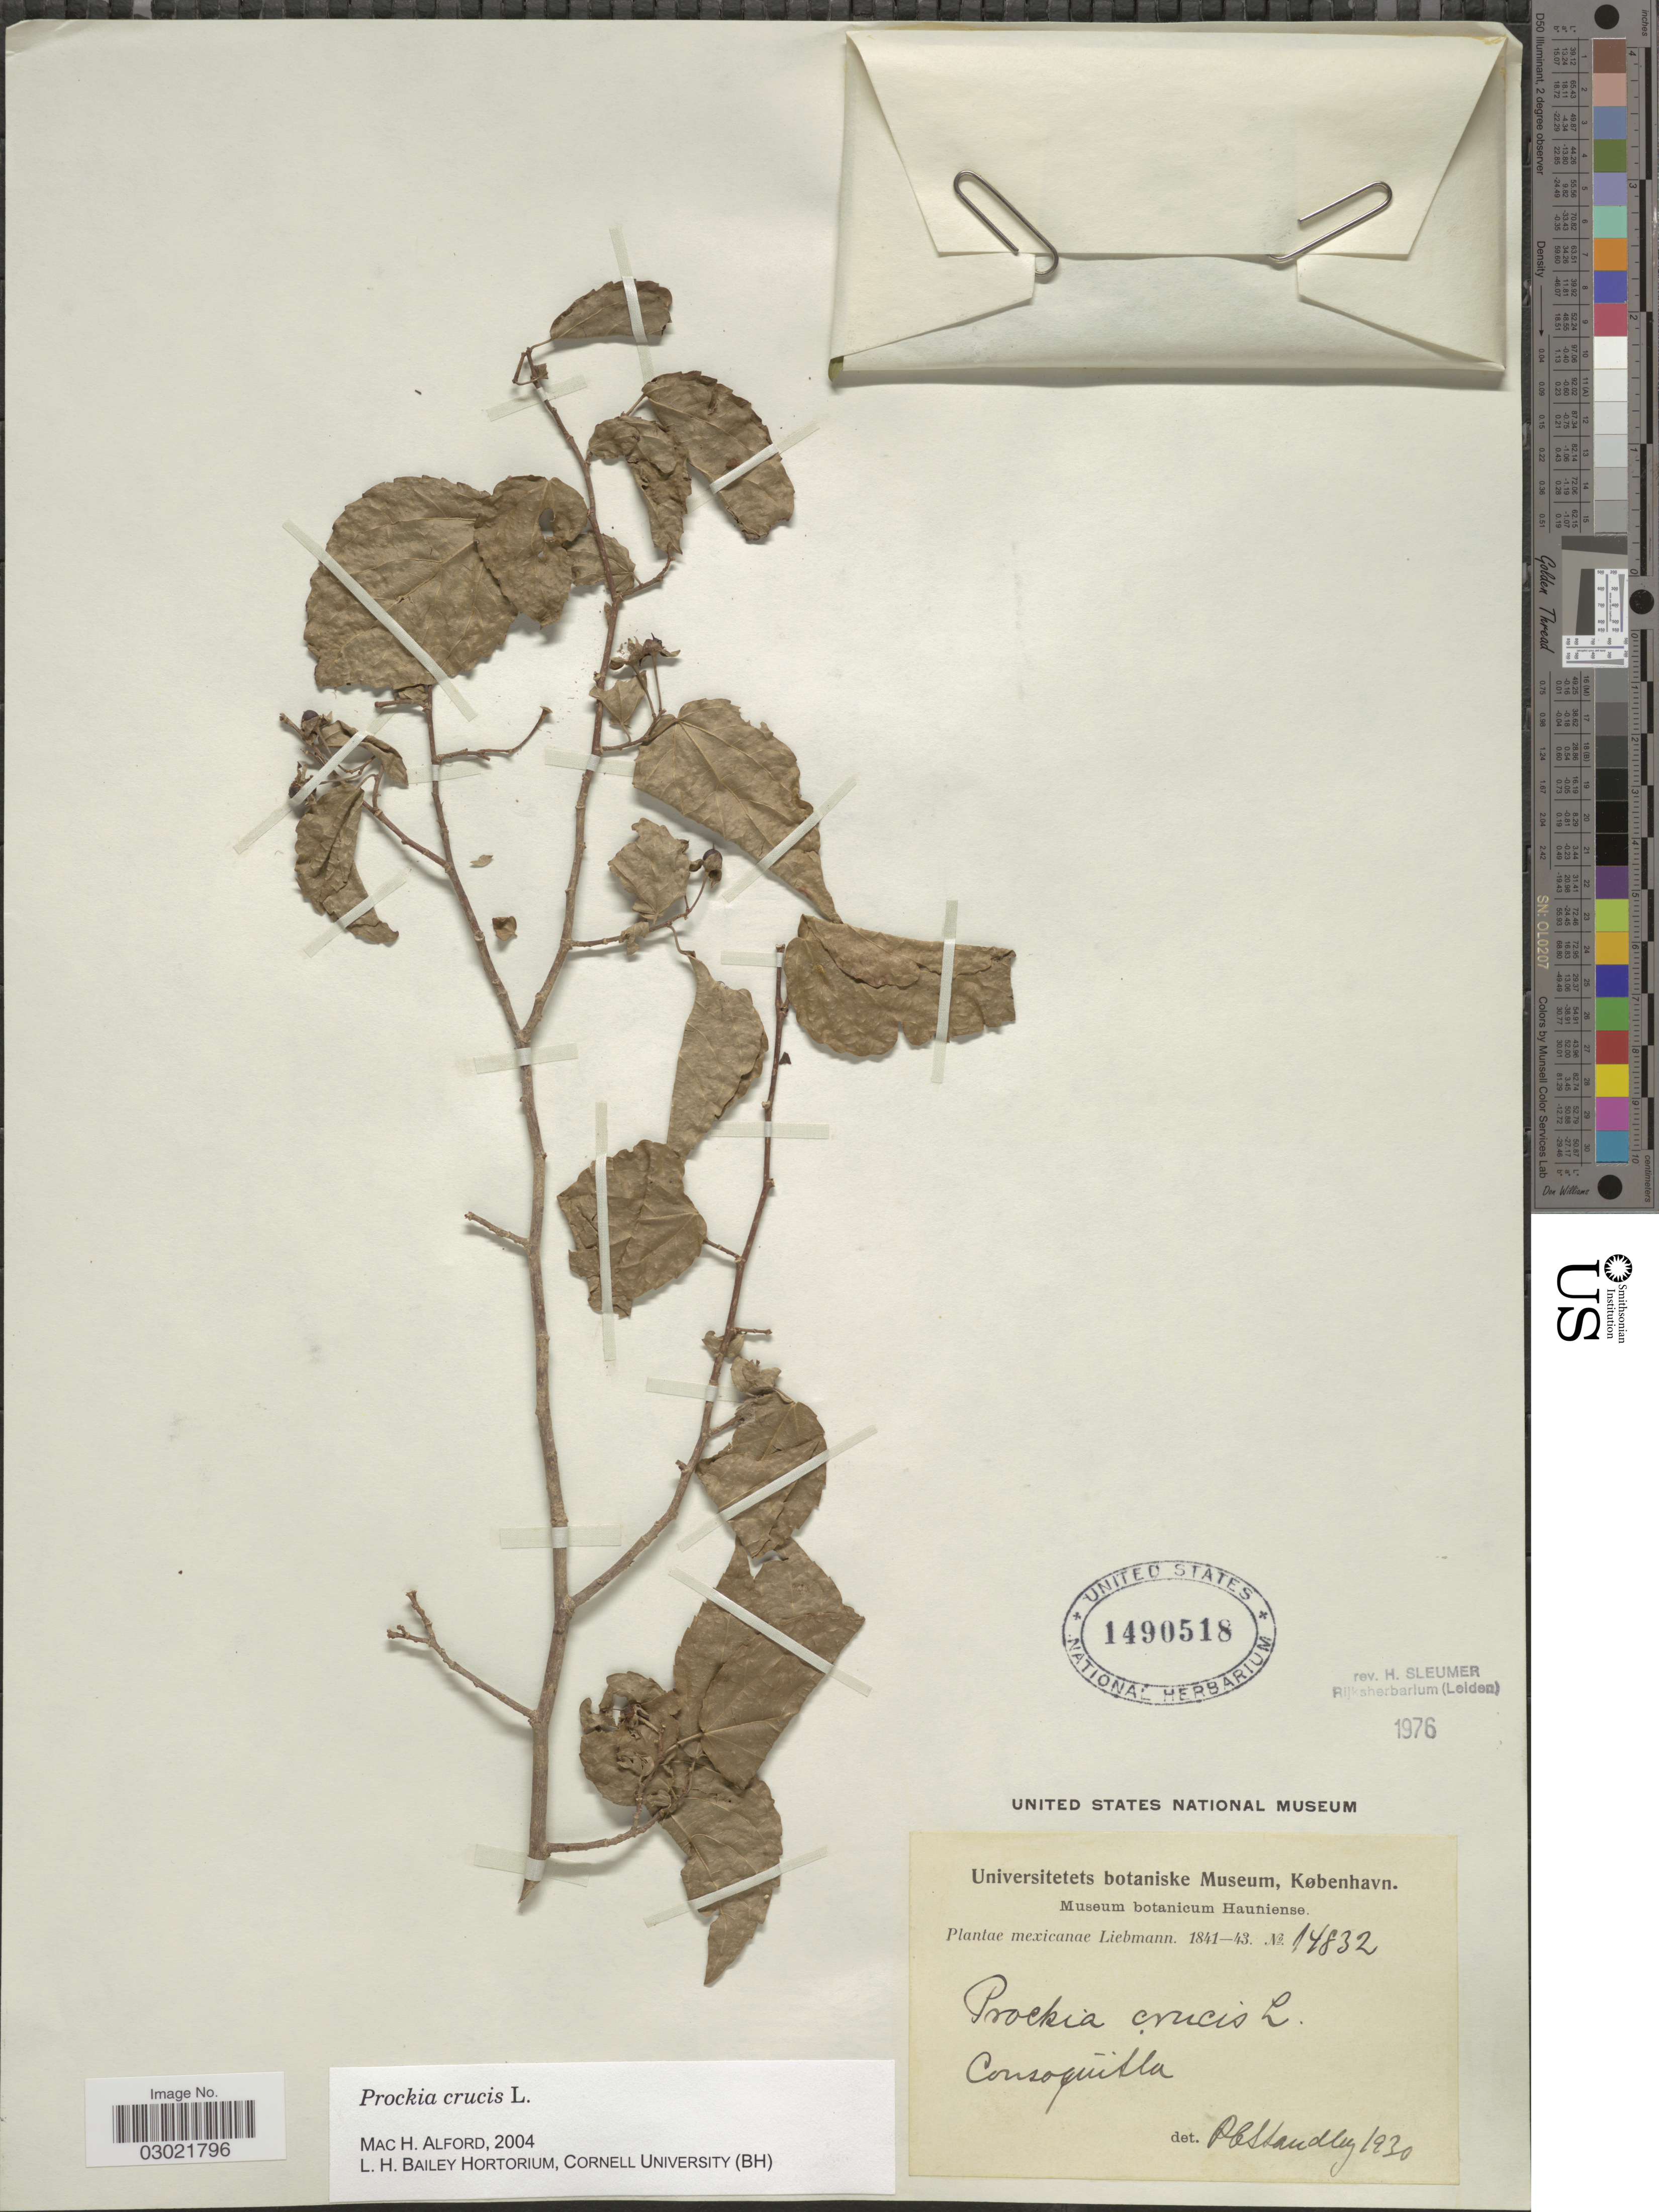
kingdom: Plantae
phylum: Tracheophyta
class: Magnoliopsida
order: Malpighiales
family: Salicaceae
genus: Prockia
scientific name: Prockia crucis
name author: P. Browne ex L.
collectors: Liebmann, --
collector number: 14832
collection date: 1841/1843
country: Mexico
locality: Consoquitla.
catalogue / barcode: US 1490518